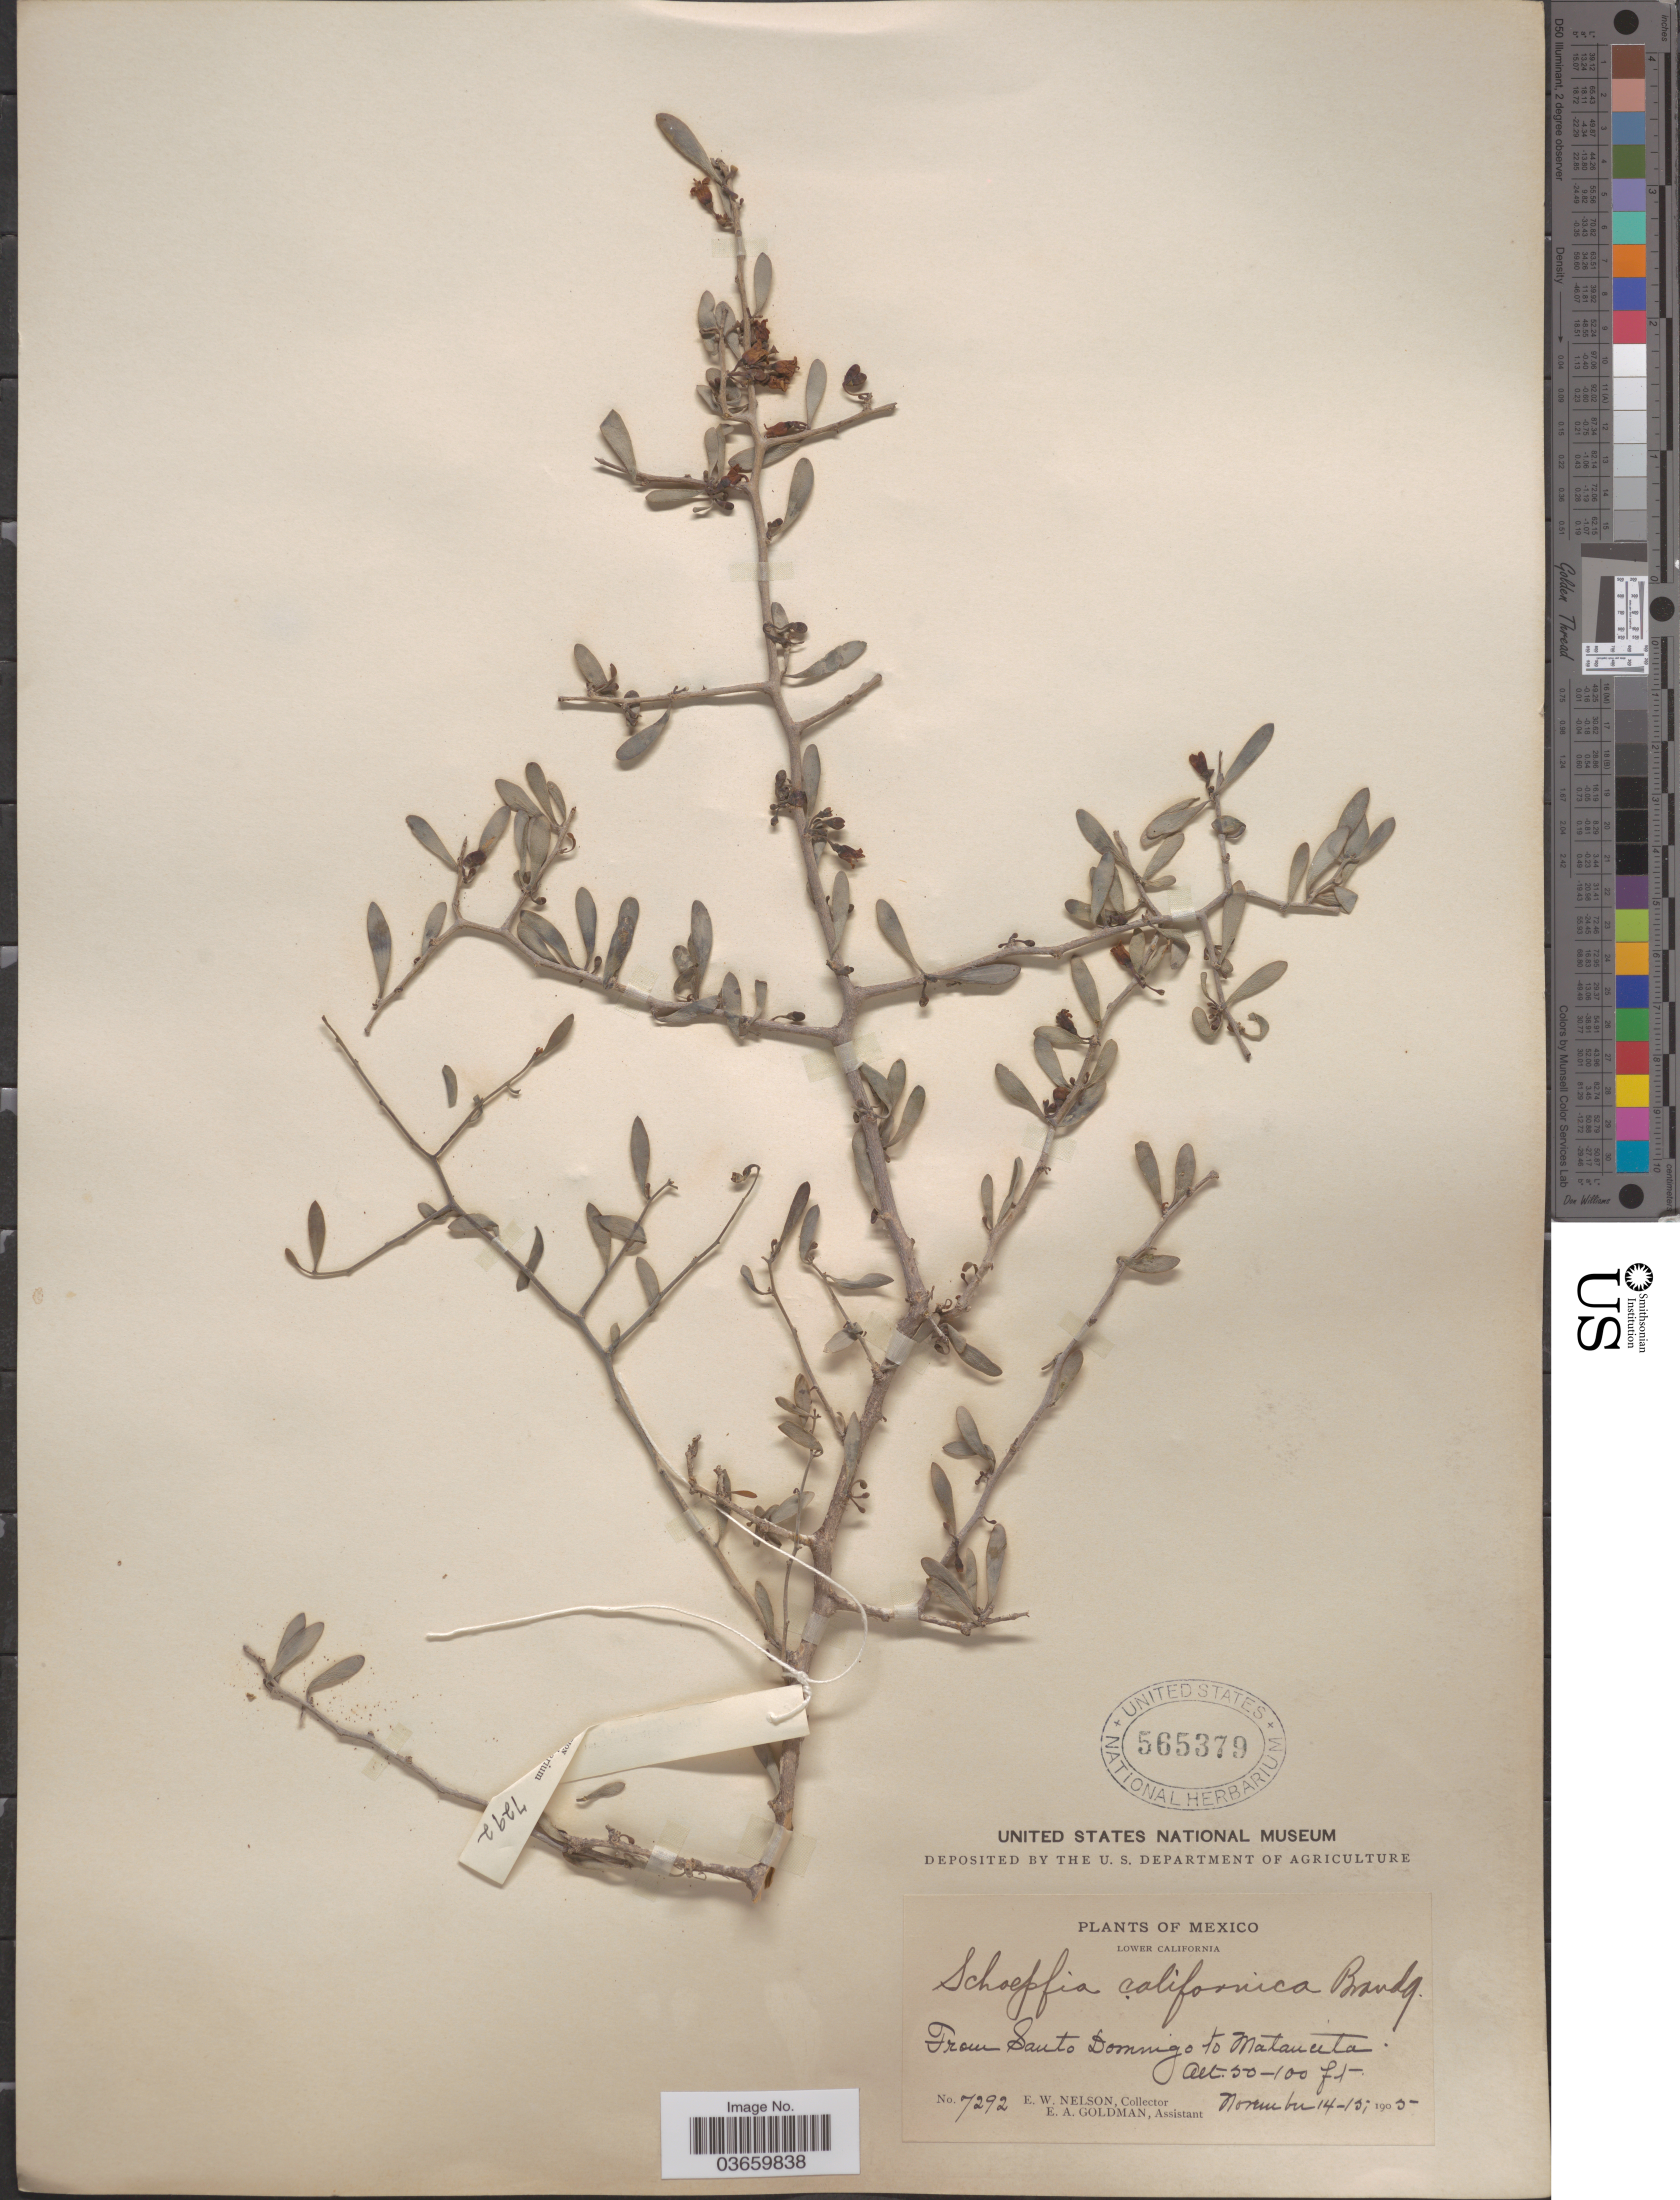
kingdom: Plantae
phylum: Tracheophyta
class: Magnoliopsida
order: Santalales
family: Schoepfiaceae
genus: Schoepfia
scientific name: Schoepfia californica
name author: Brandegee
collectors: E. W. Nelson & E. A. Goldman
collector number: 7292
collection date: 1905-11-14/1905-11-15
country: Mexico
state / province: Baja California Sur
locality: Lower California. From Santo Domingo to Mataucela.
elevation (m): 15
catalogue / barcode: US 565379